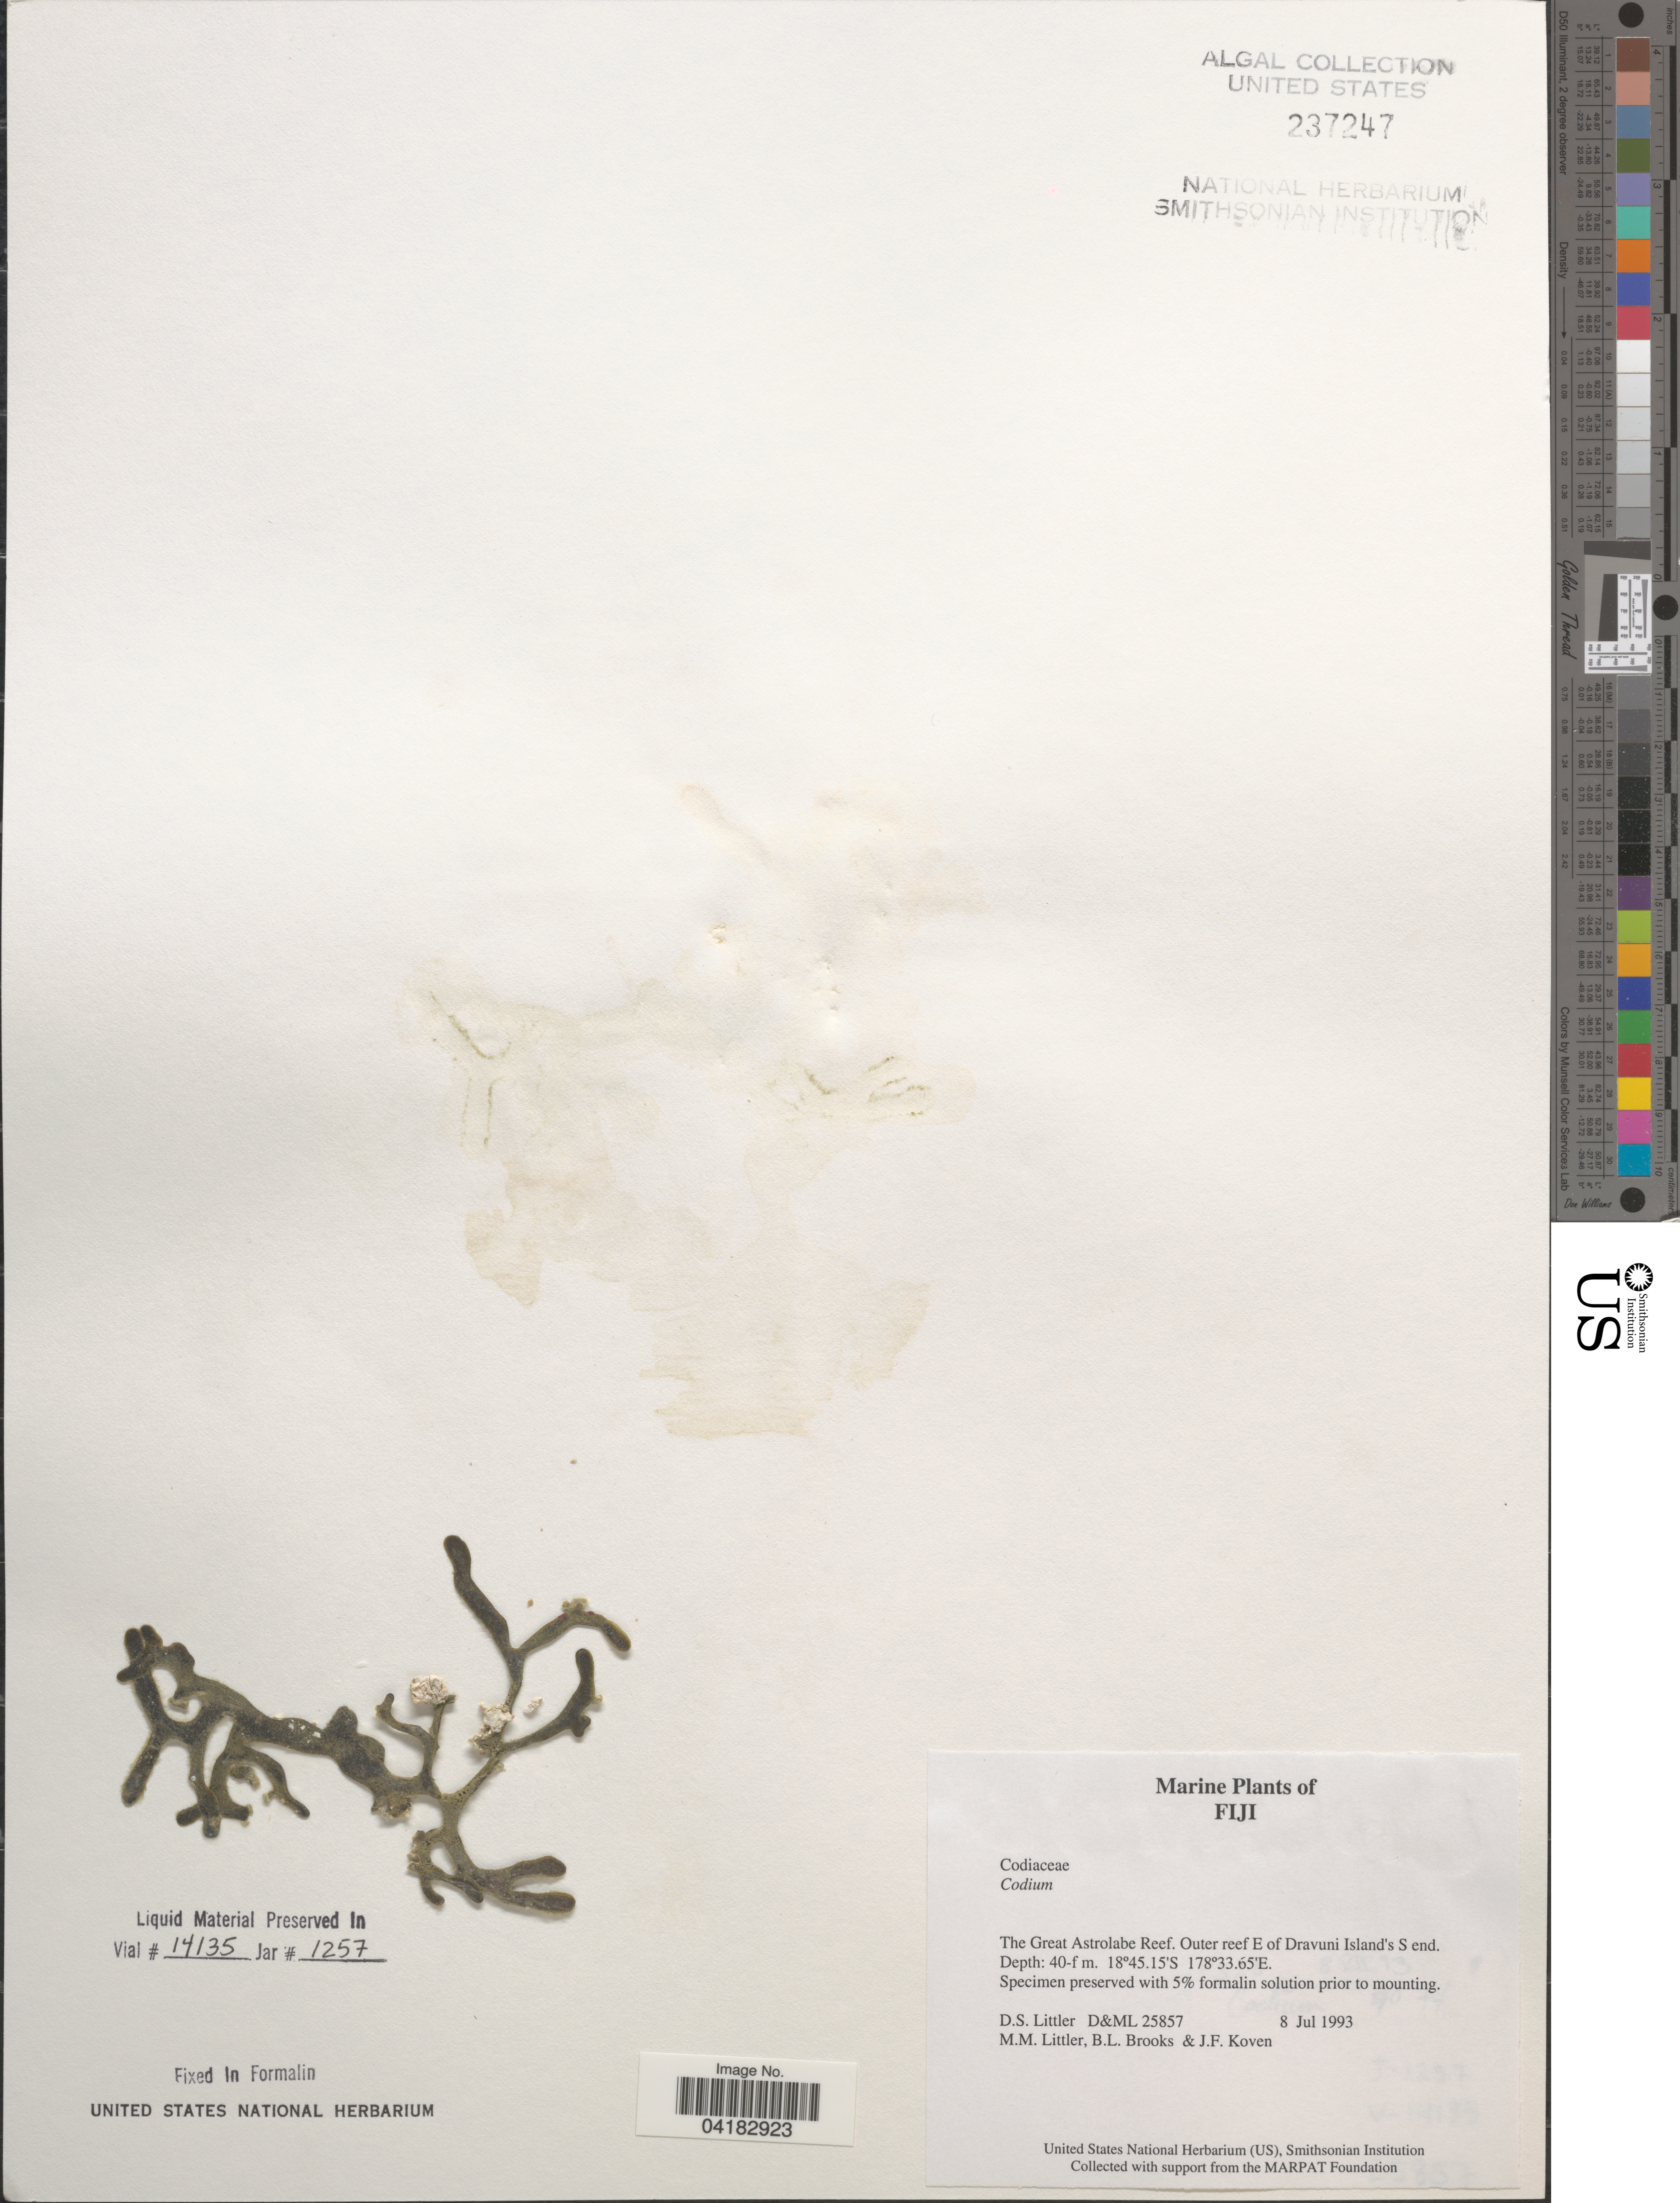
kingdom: Plantae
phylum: Chlorophyta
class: Ulvophyceae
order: Bryopsidales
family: Codiaceae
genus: Codium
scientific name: Codium sp.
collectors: D. S. Littler, B. Brooks & J. Koven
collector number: D&ML25857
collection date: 1993-07-08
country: Fiji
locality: The Great Astrolabe Reef. Outer reef E of Dravuni Island's S end.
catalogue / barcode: US 237247